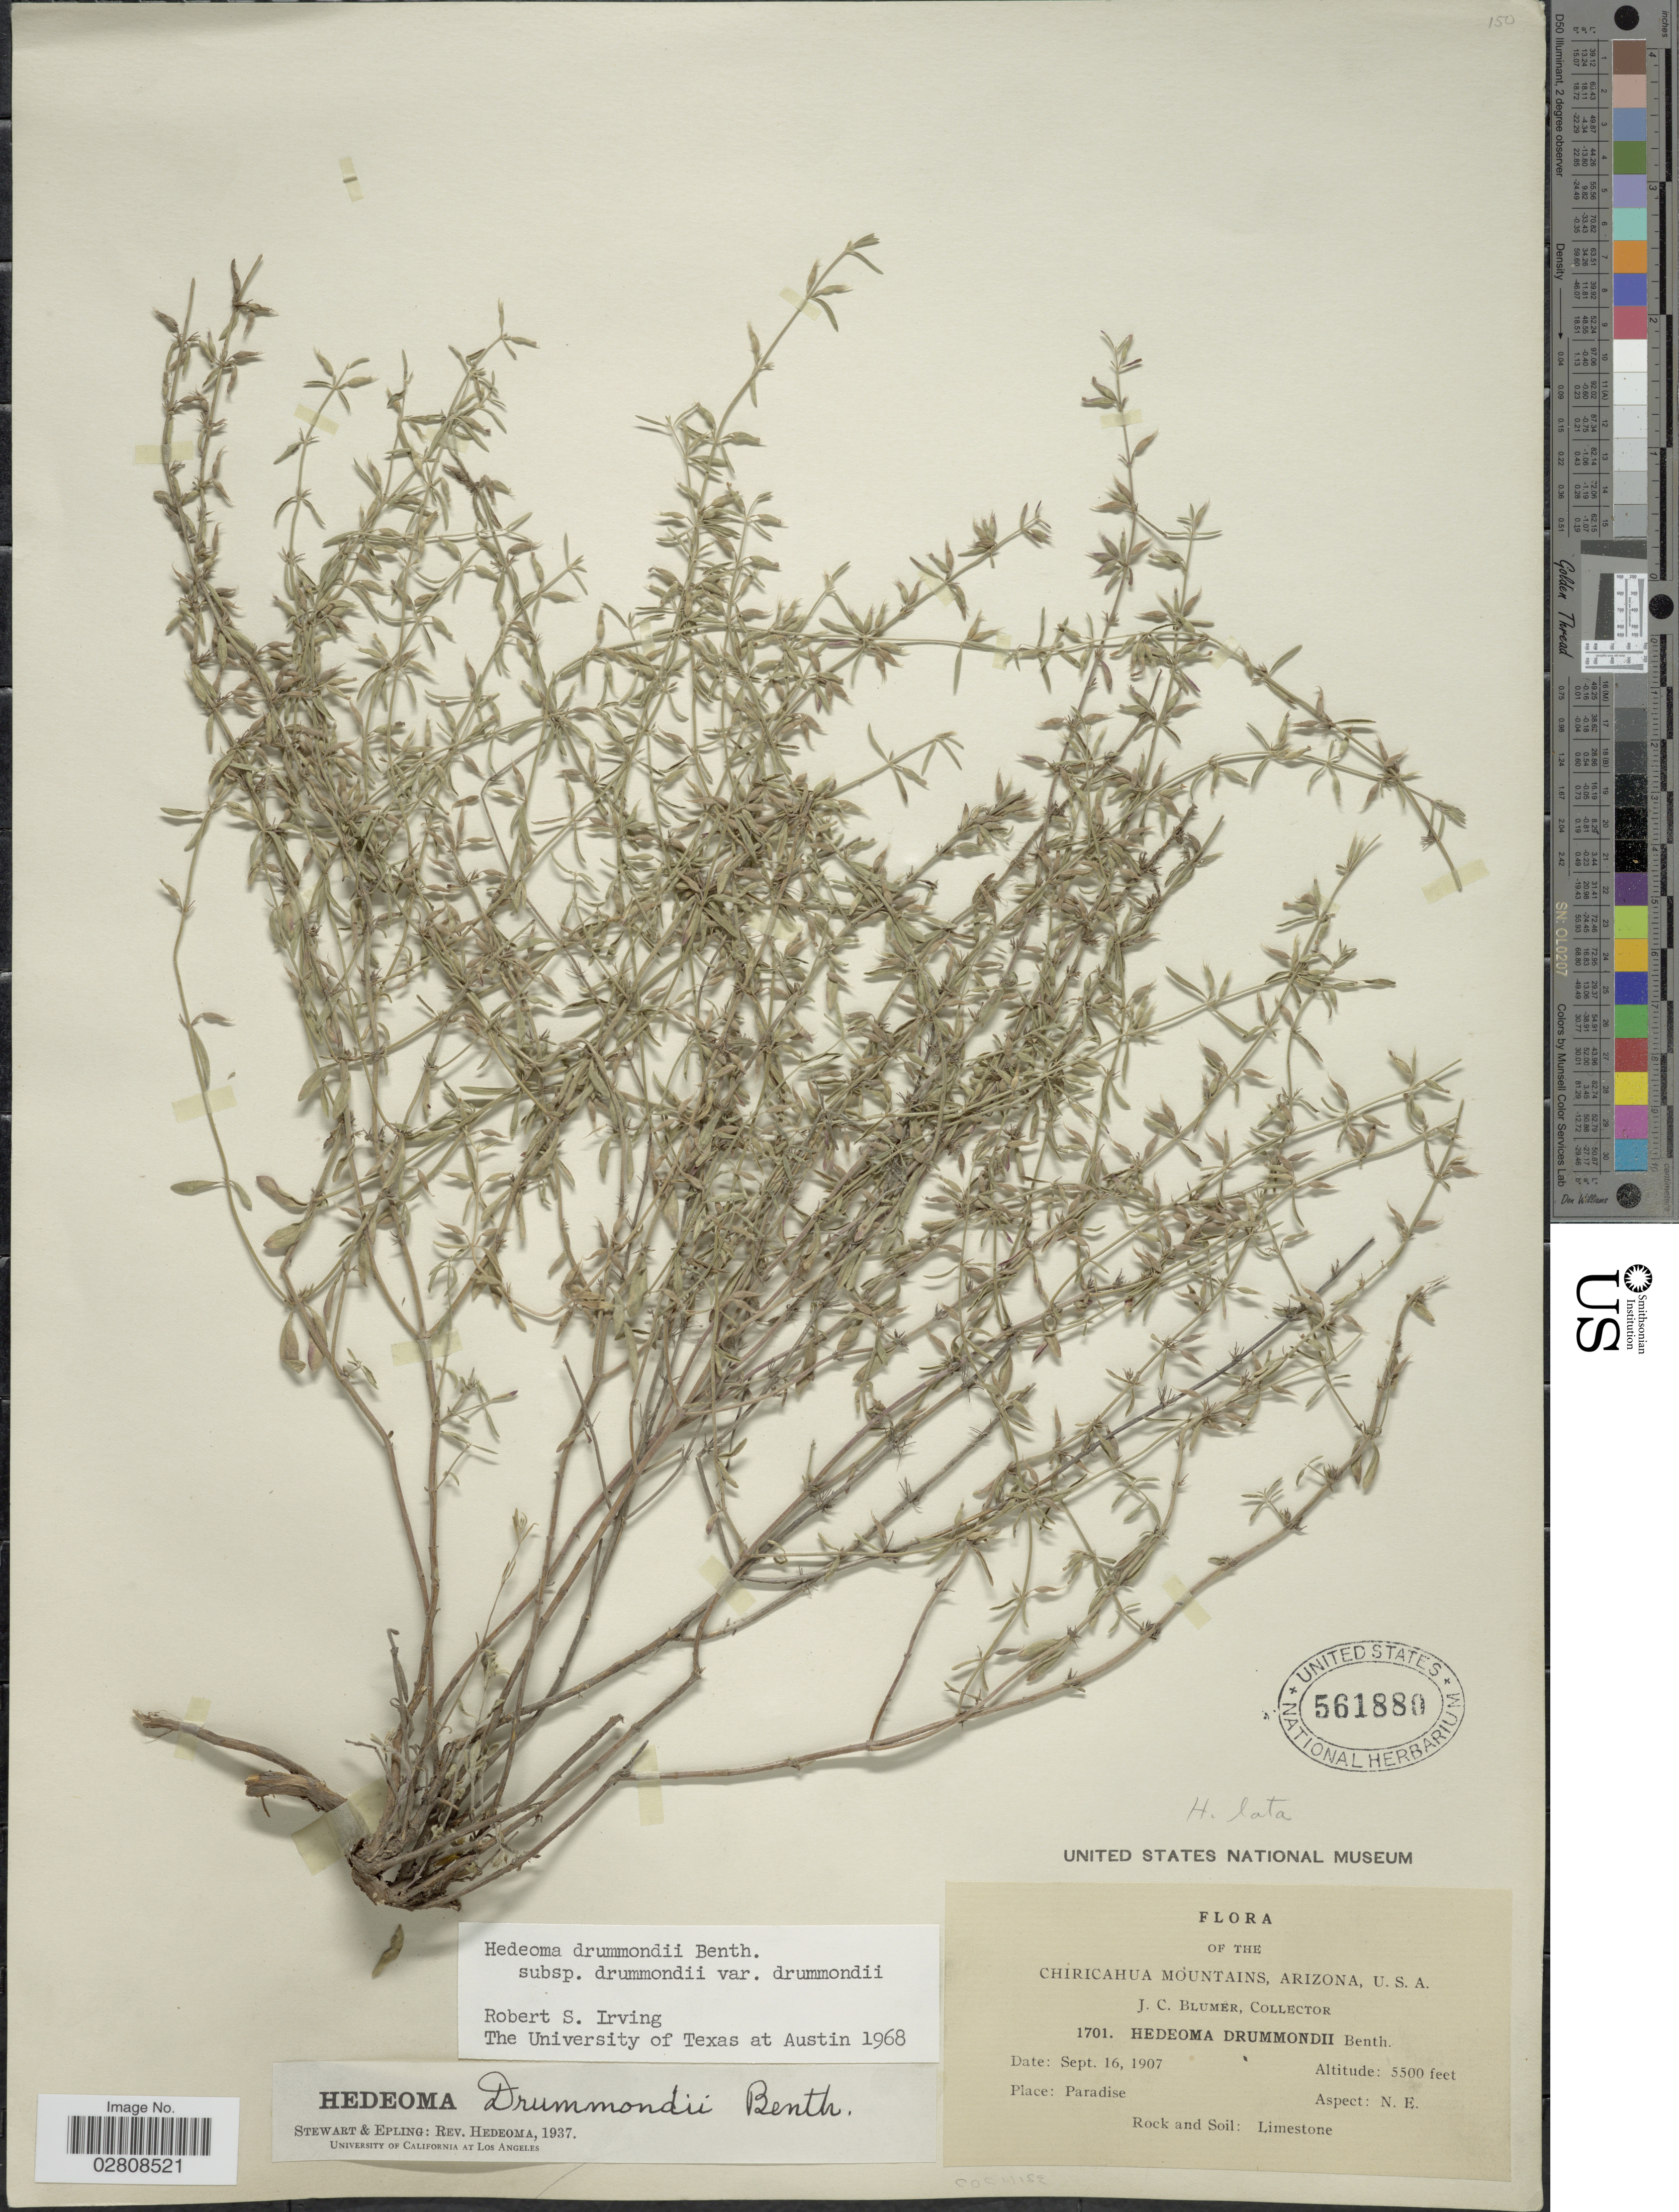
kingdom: Plantae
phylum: Tracheophyta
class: Magnoliopsida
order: Lamiales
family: Lamiaceae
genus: Hedeoma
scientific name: Hedeoma drummondii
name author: Benth.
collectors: J. C. Blumer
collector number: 1701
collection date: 1907-09-16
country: United States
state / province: Arizona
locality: Chiricahua Mountains. Cochise.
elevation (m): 1676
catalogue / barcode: US 561880